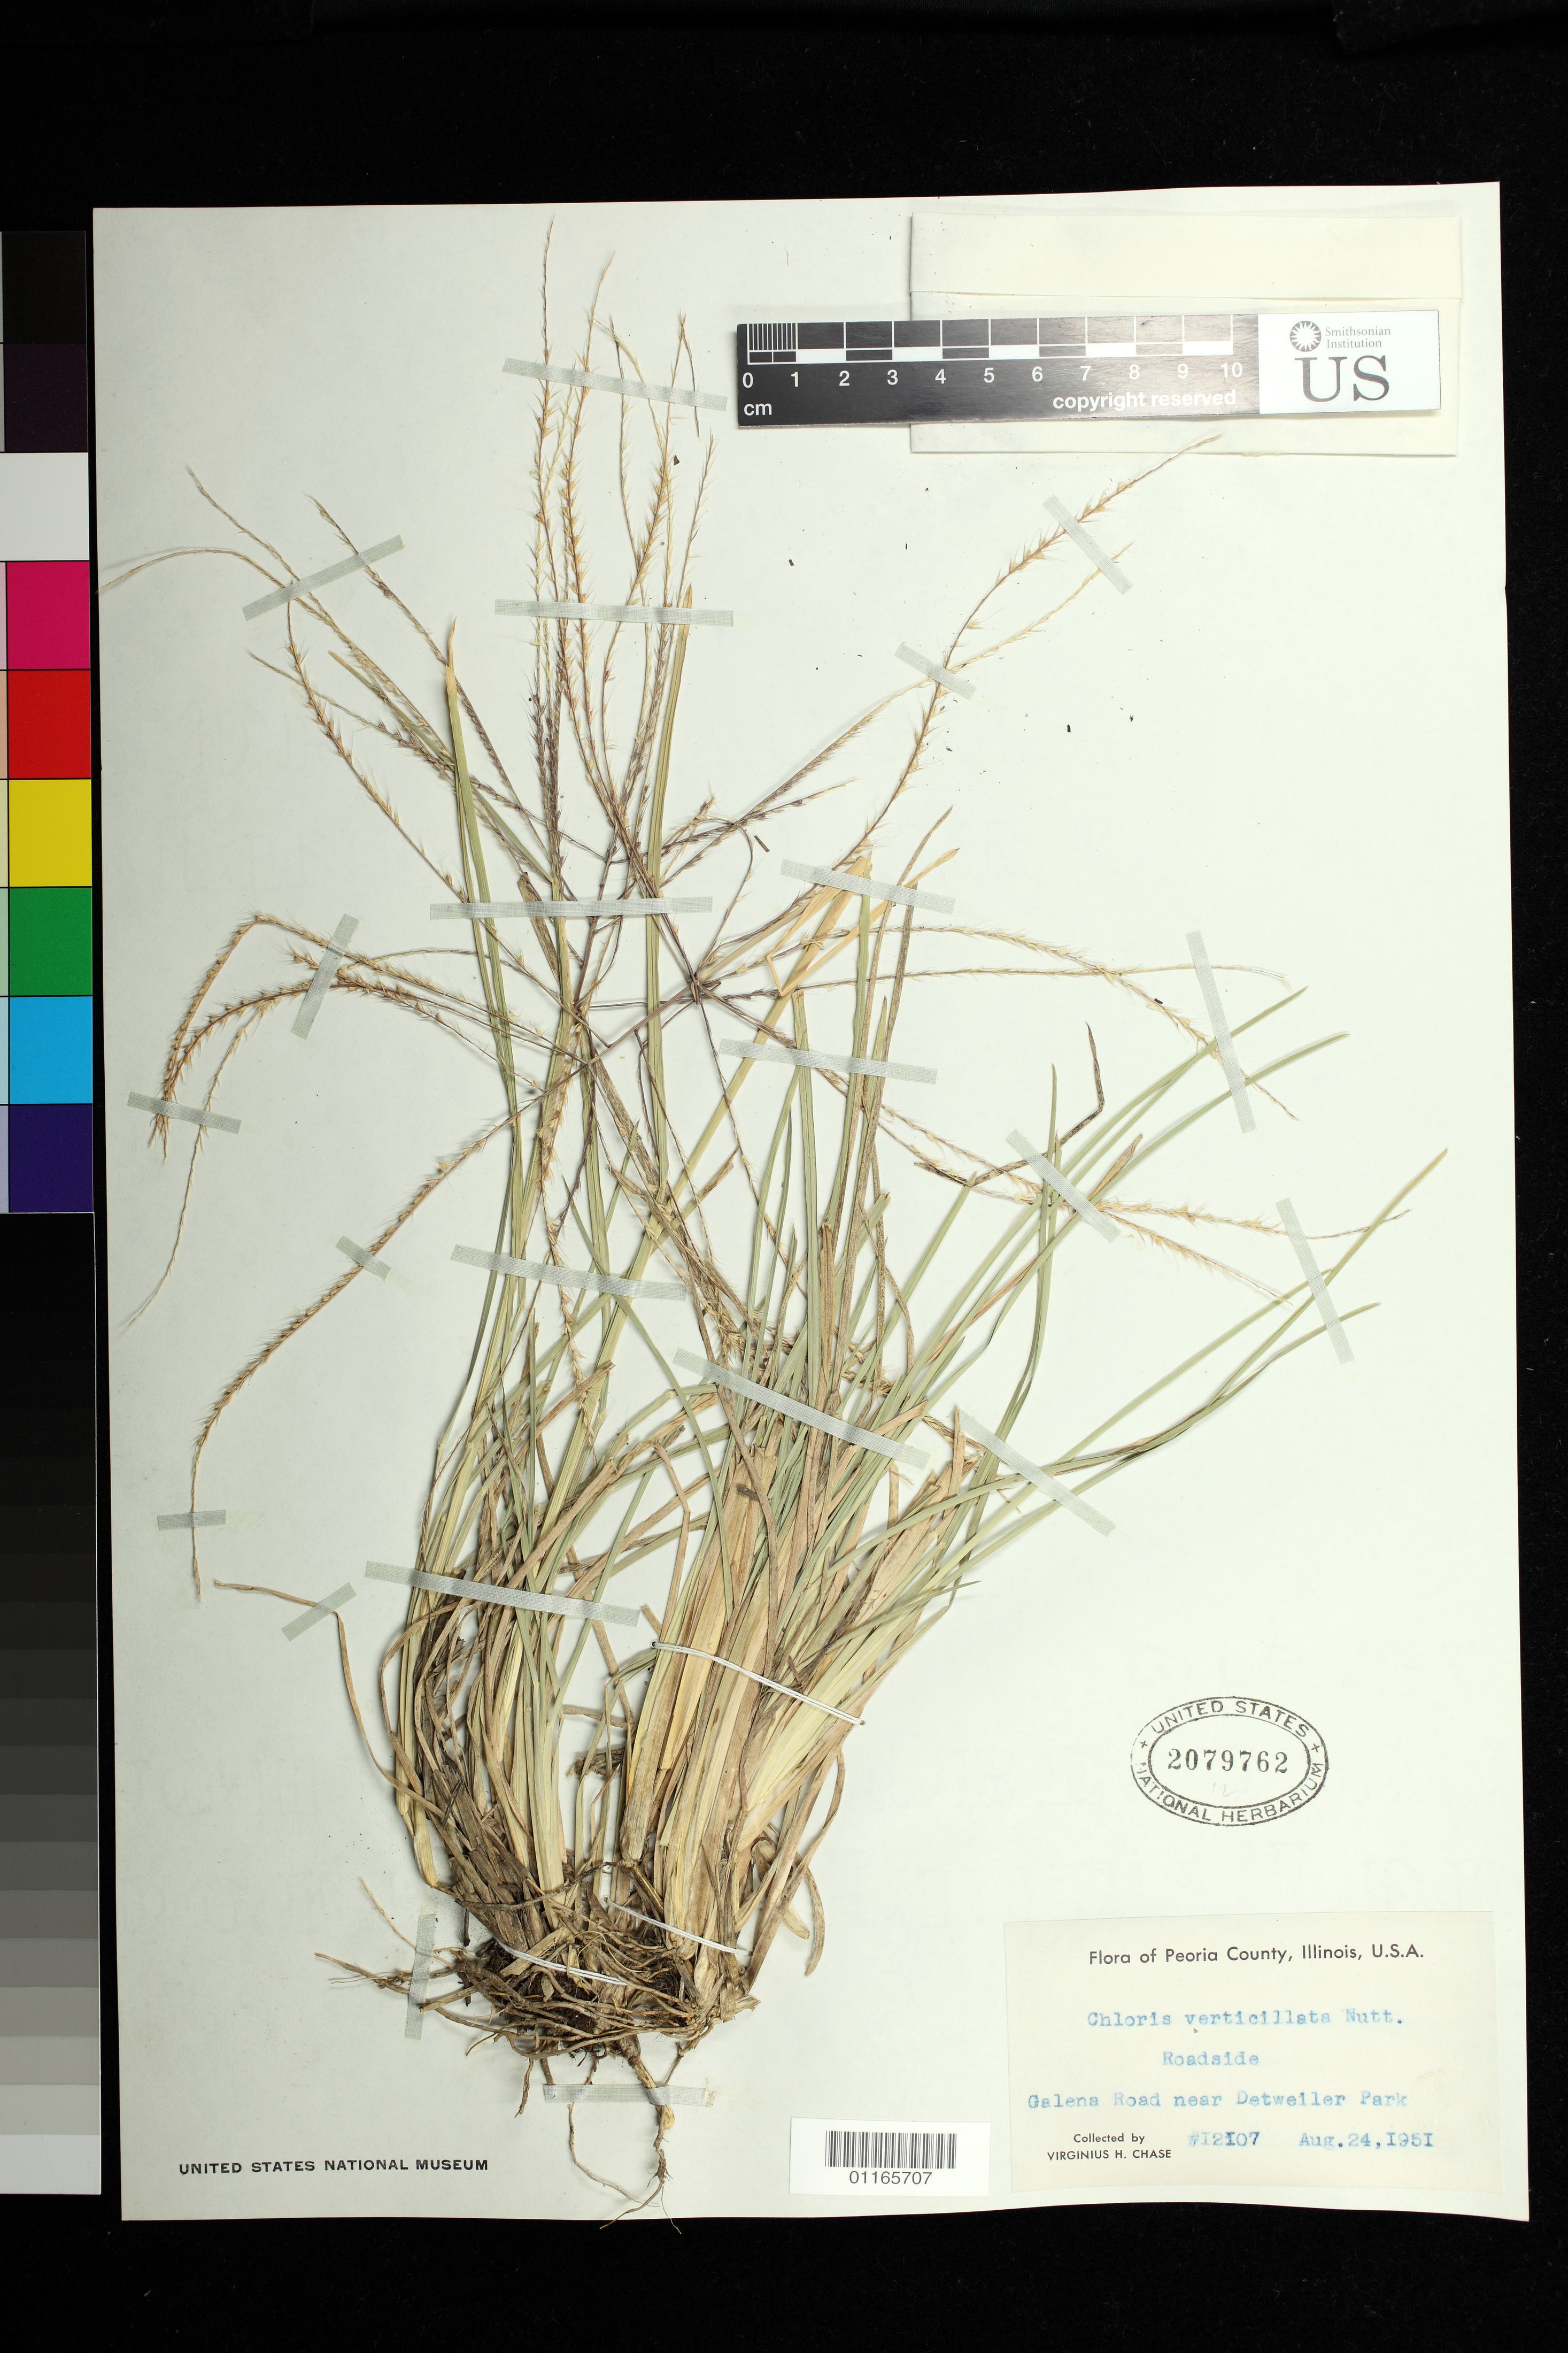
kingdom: Plantae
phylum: Tracheophyta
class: Liliopsida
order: Poales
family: Poaceae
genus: Chloris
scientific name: Chloris verticillata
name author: Nutt.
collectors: V. E. Chase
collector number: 12107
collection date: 1951-08-24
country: United States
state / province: Illinois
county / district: Peoria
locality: Roadside. Galenda Road near Detweiler Park.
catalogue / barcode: US 2079762